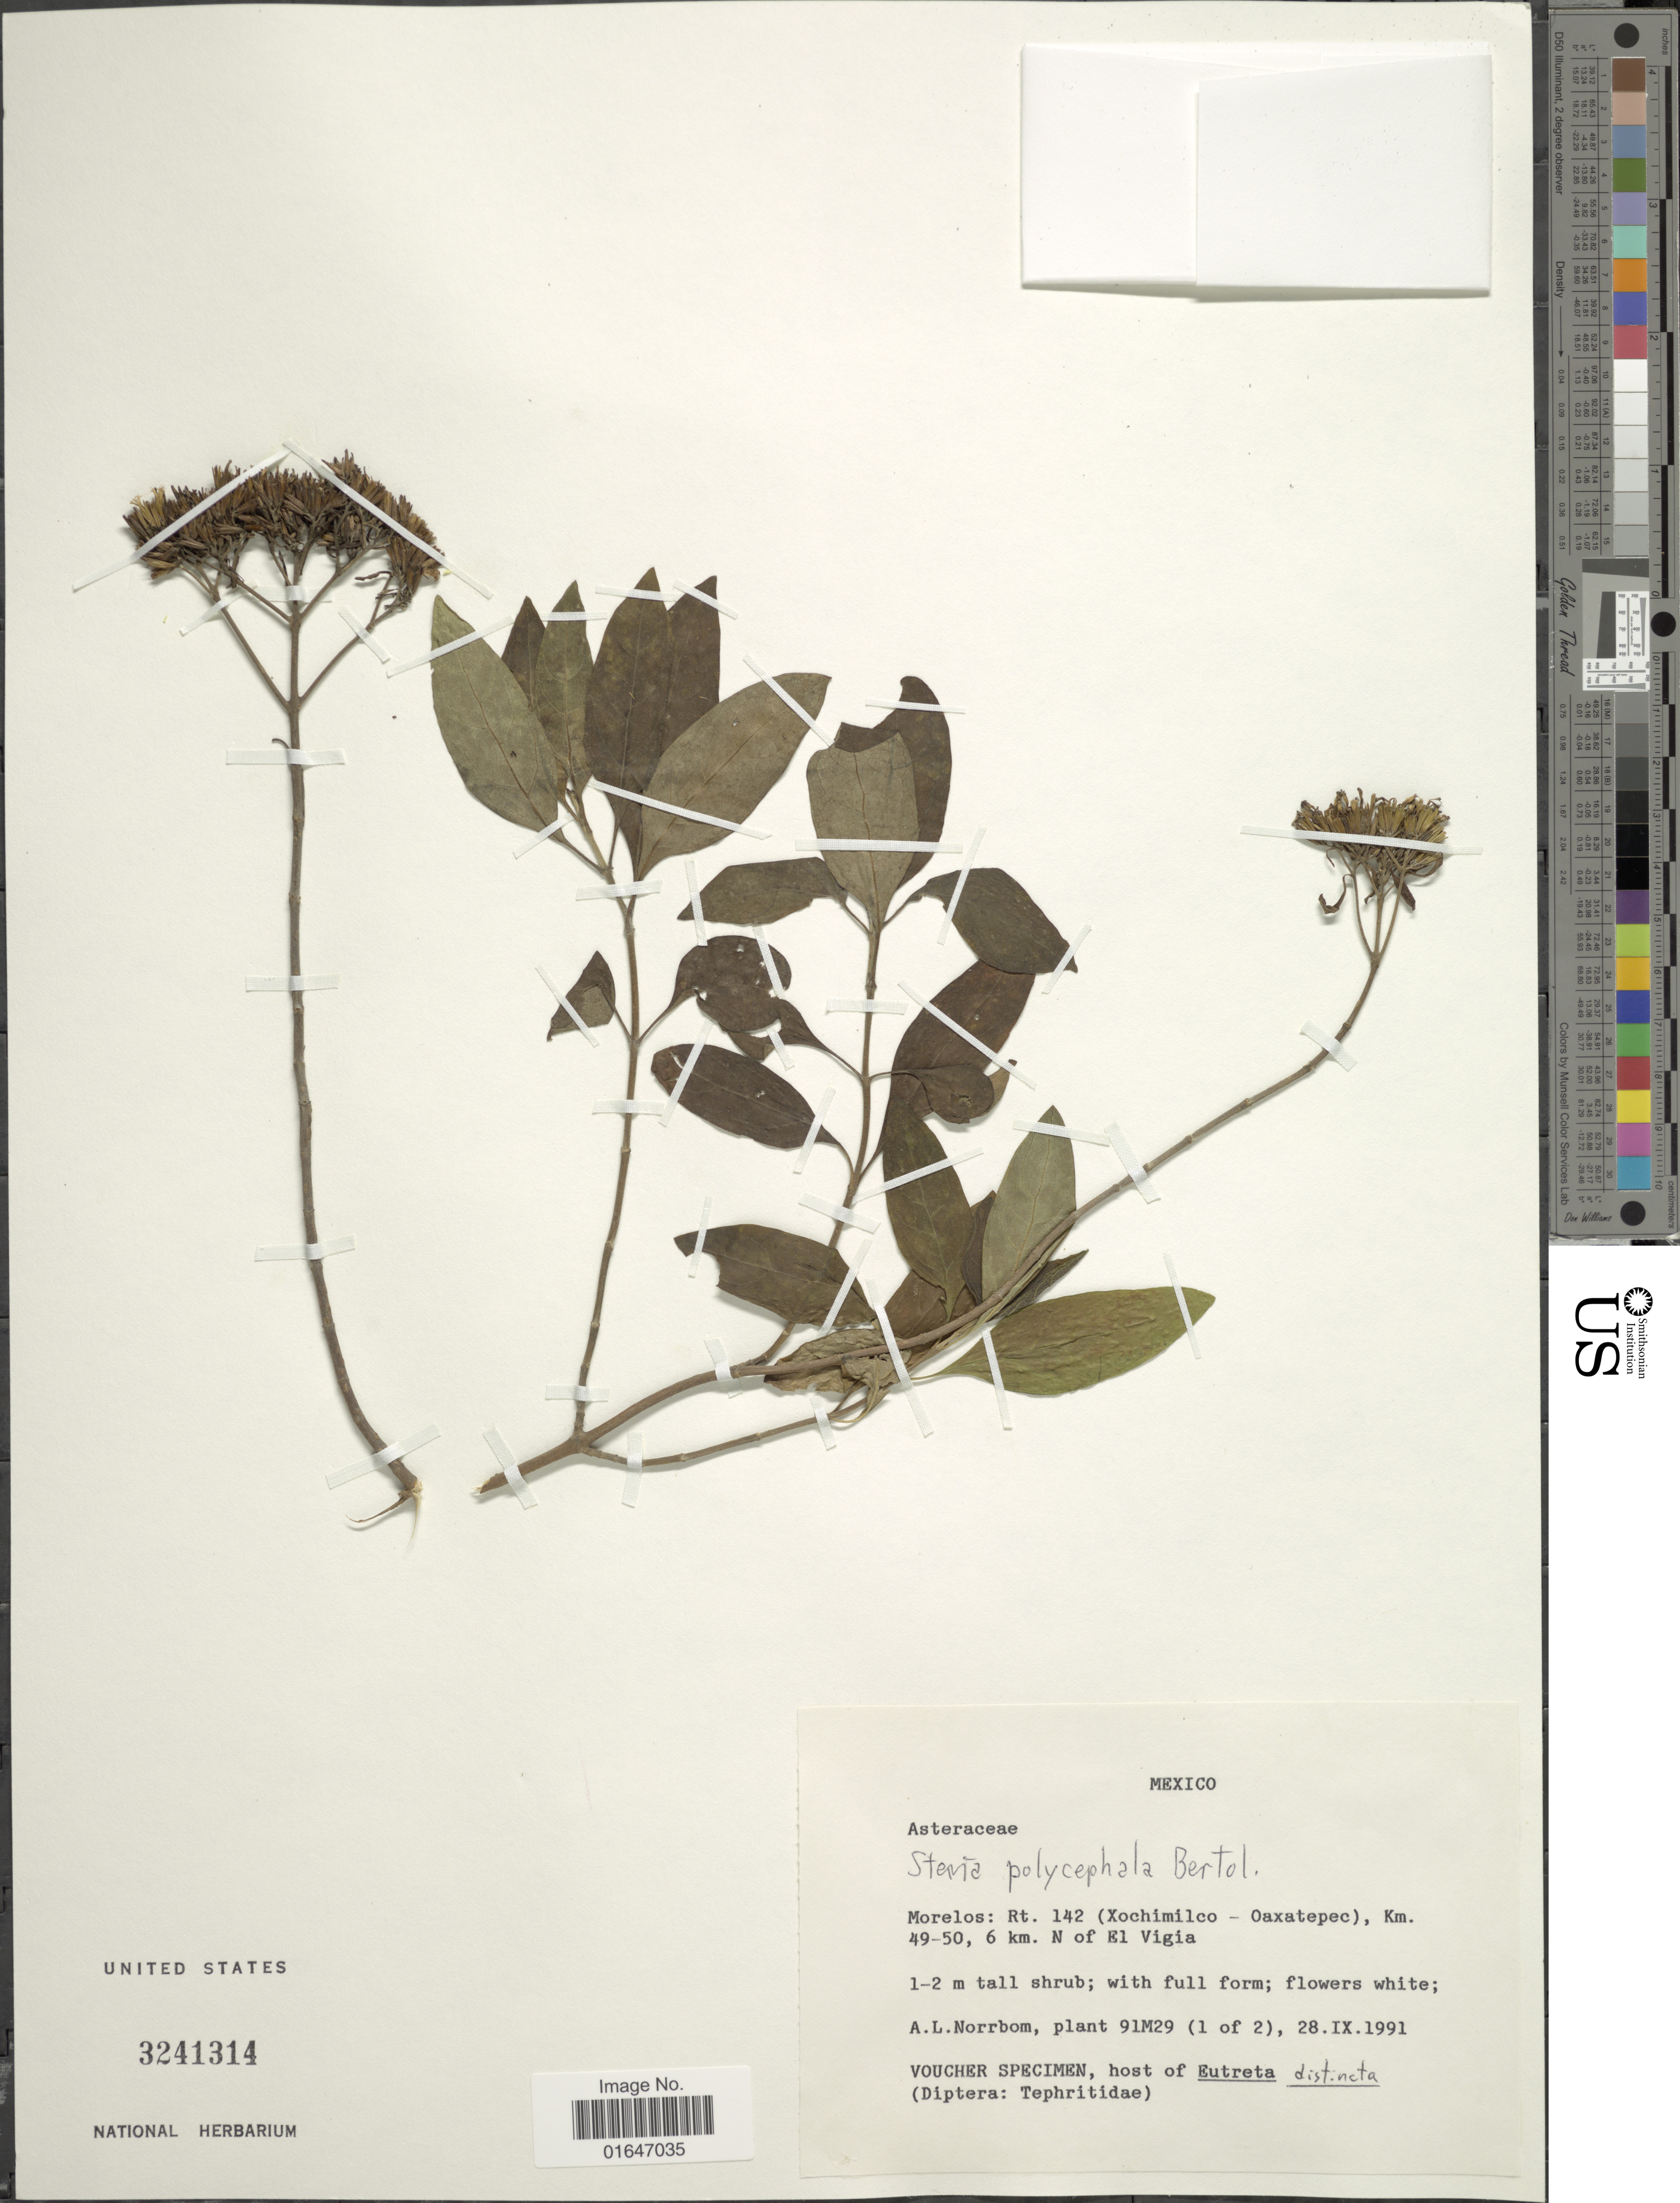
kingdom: Plantae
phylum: Tracheophyta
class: Magnoliopsida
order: Asterales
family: Asteraceae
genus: Stevia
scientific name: Stevia polycephala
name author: Bertoloni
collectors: A. L. Norrbom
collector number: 91M29 (1 of 2)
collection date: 1991-09-28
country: Mexico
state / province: Morelos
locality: Rt. 142 (Xochimilco-oaxatepec), Km. 49-50, 6 km. N of El Vigia.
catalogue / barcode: US 3241314